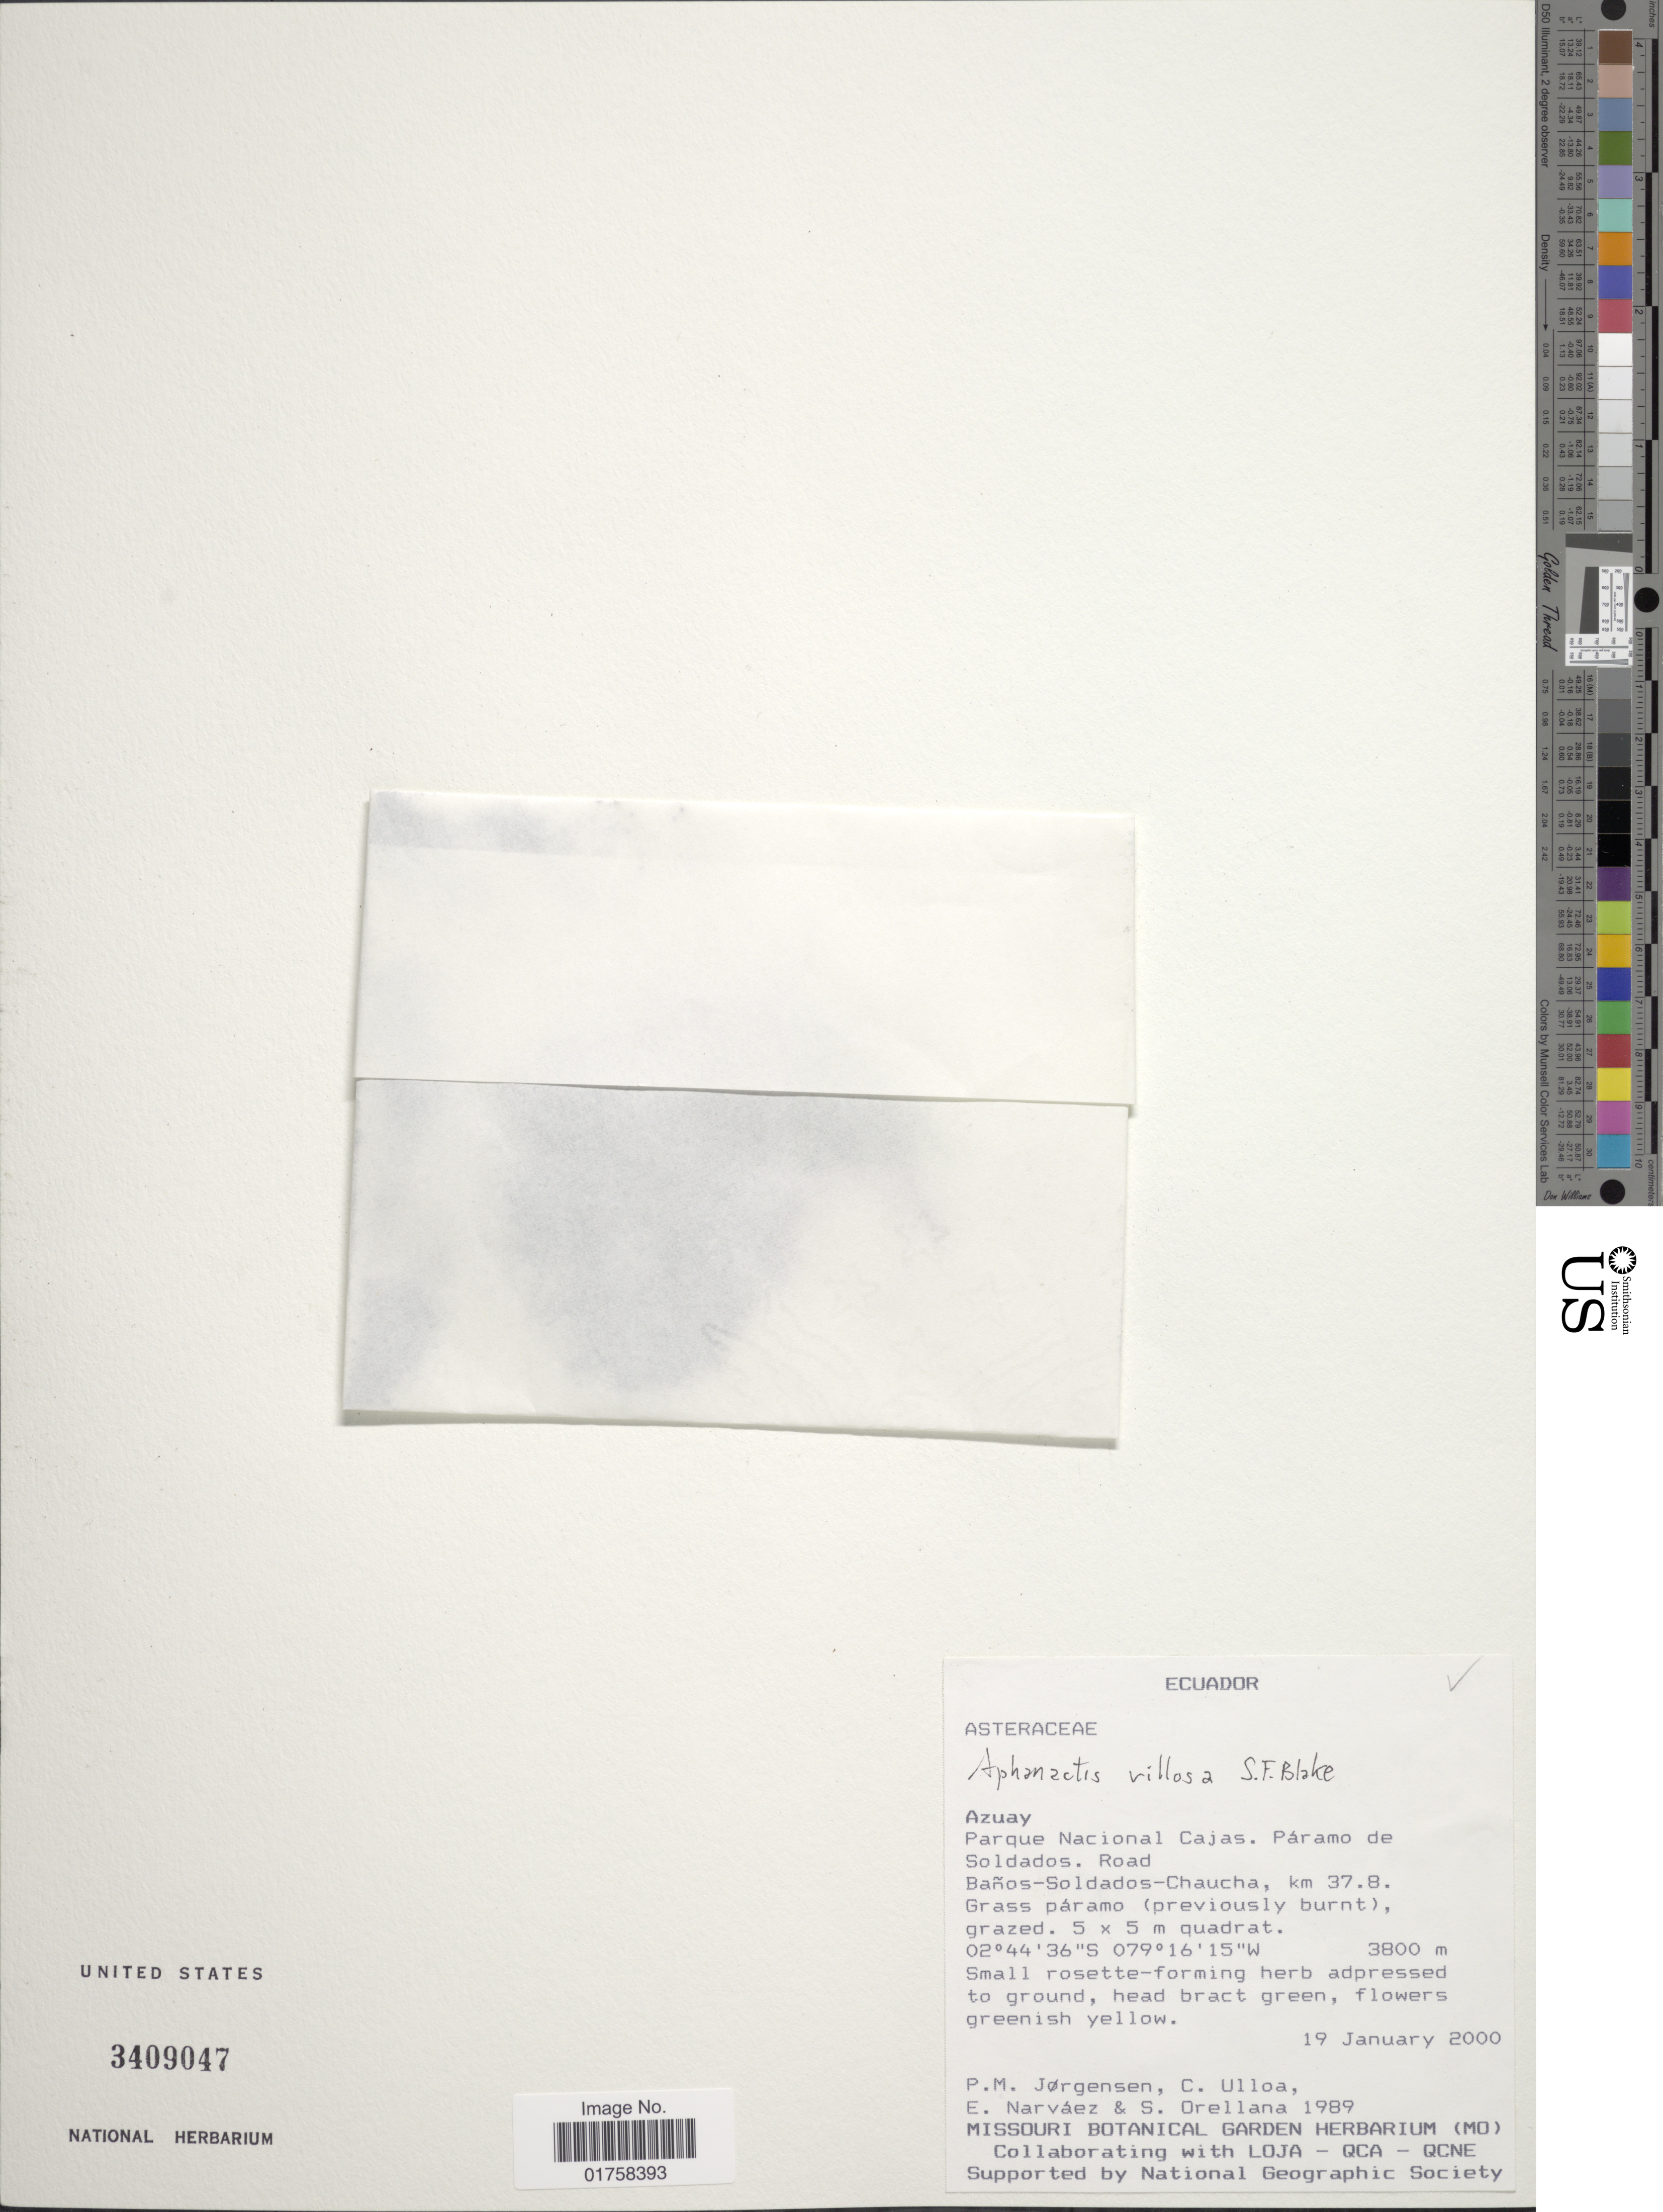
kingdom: Plantae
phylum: Tracheophyta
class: Magnoliopsida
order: Asterales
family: Asteraceae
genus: Aphanactis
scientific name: Aphanactis ollgaardii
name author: H. Rob.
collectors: P. M. Jørgensen, C. Ulloa, E. Narváez & S. Orellana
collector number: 1989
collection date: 2000-01-19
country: Ecuador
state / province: Azuay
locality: Azuay. Parque Nacional Cajas. Paramo de Soldados. Road Baños-Soldados-Chaucha, km 37.8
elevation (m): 3800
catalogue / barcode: US 3409047